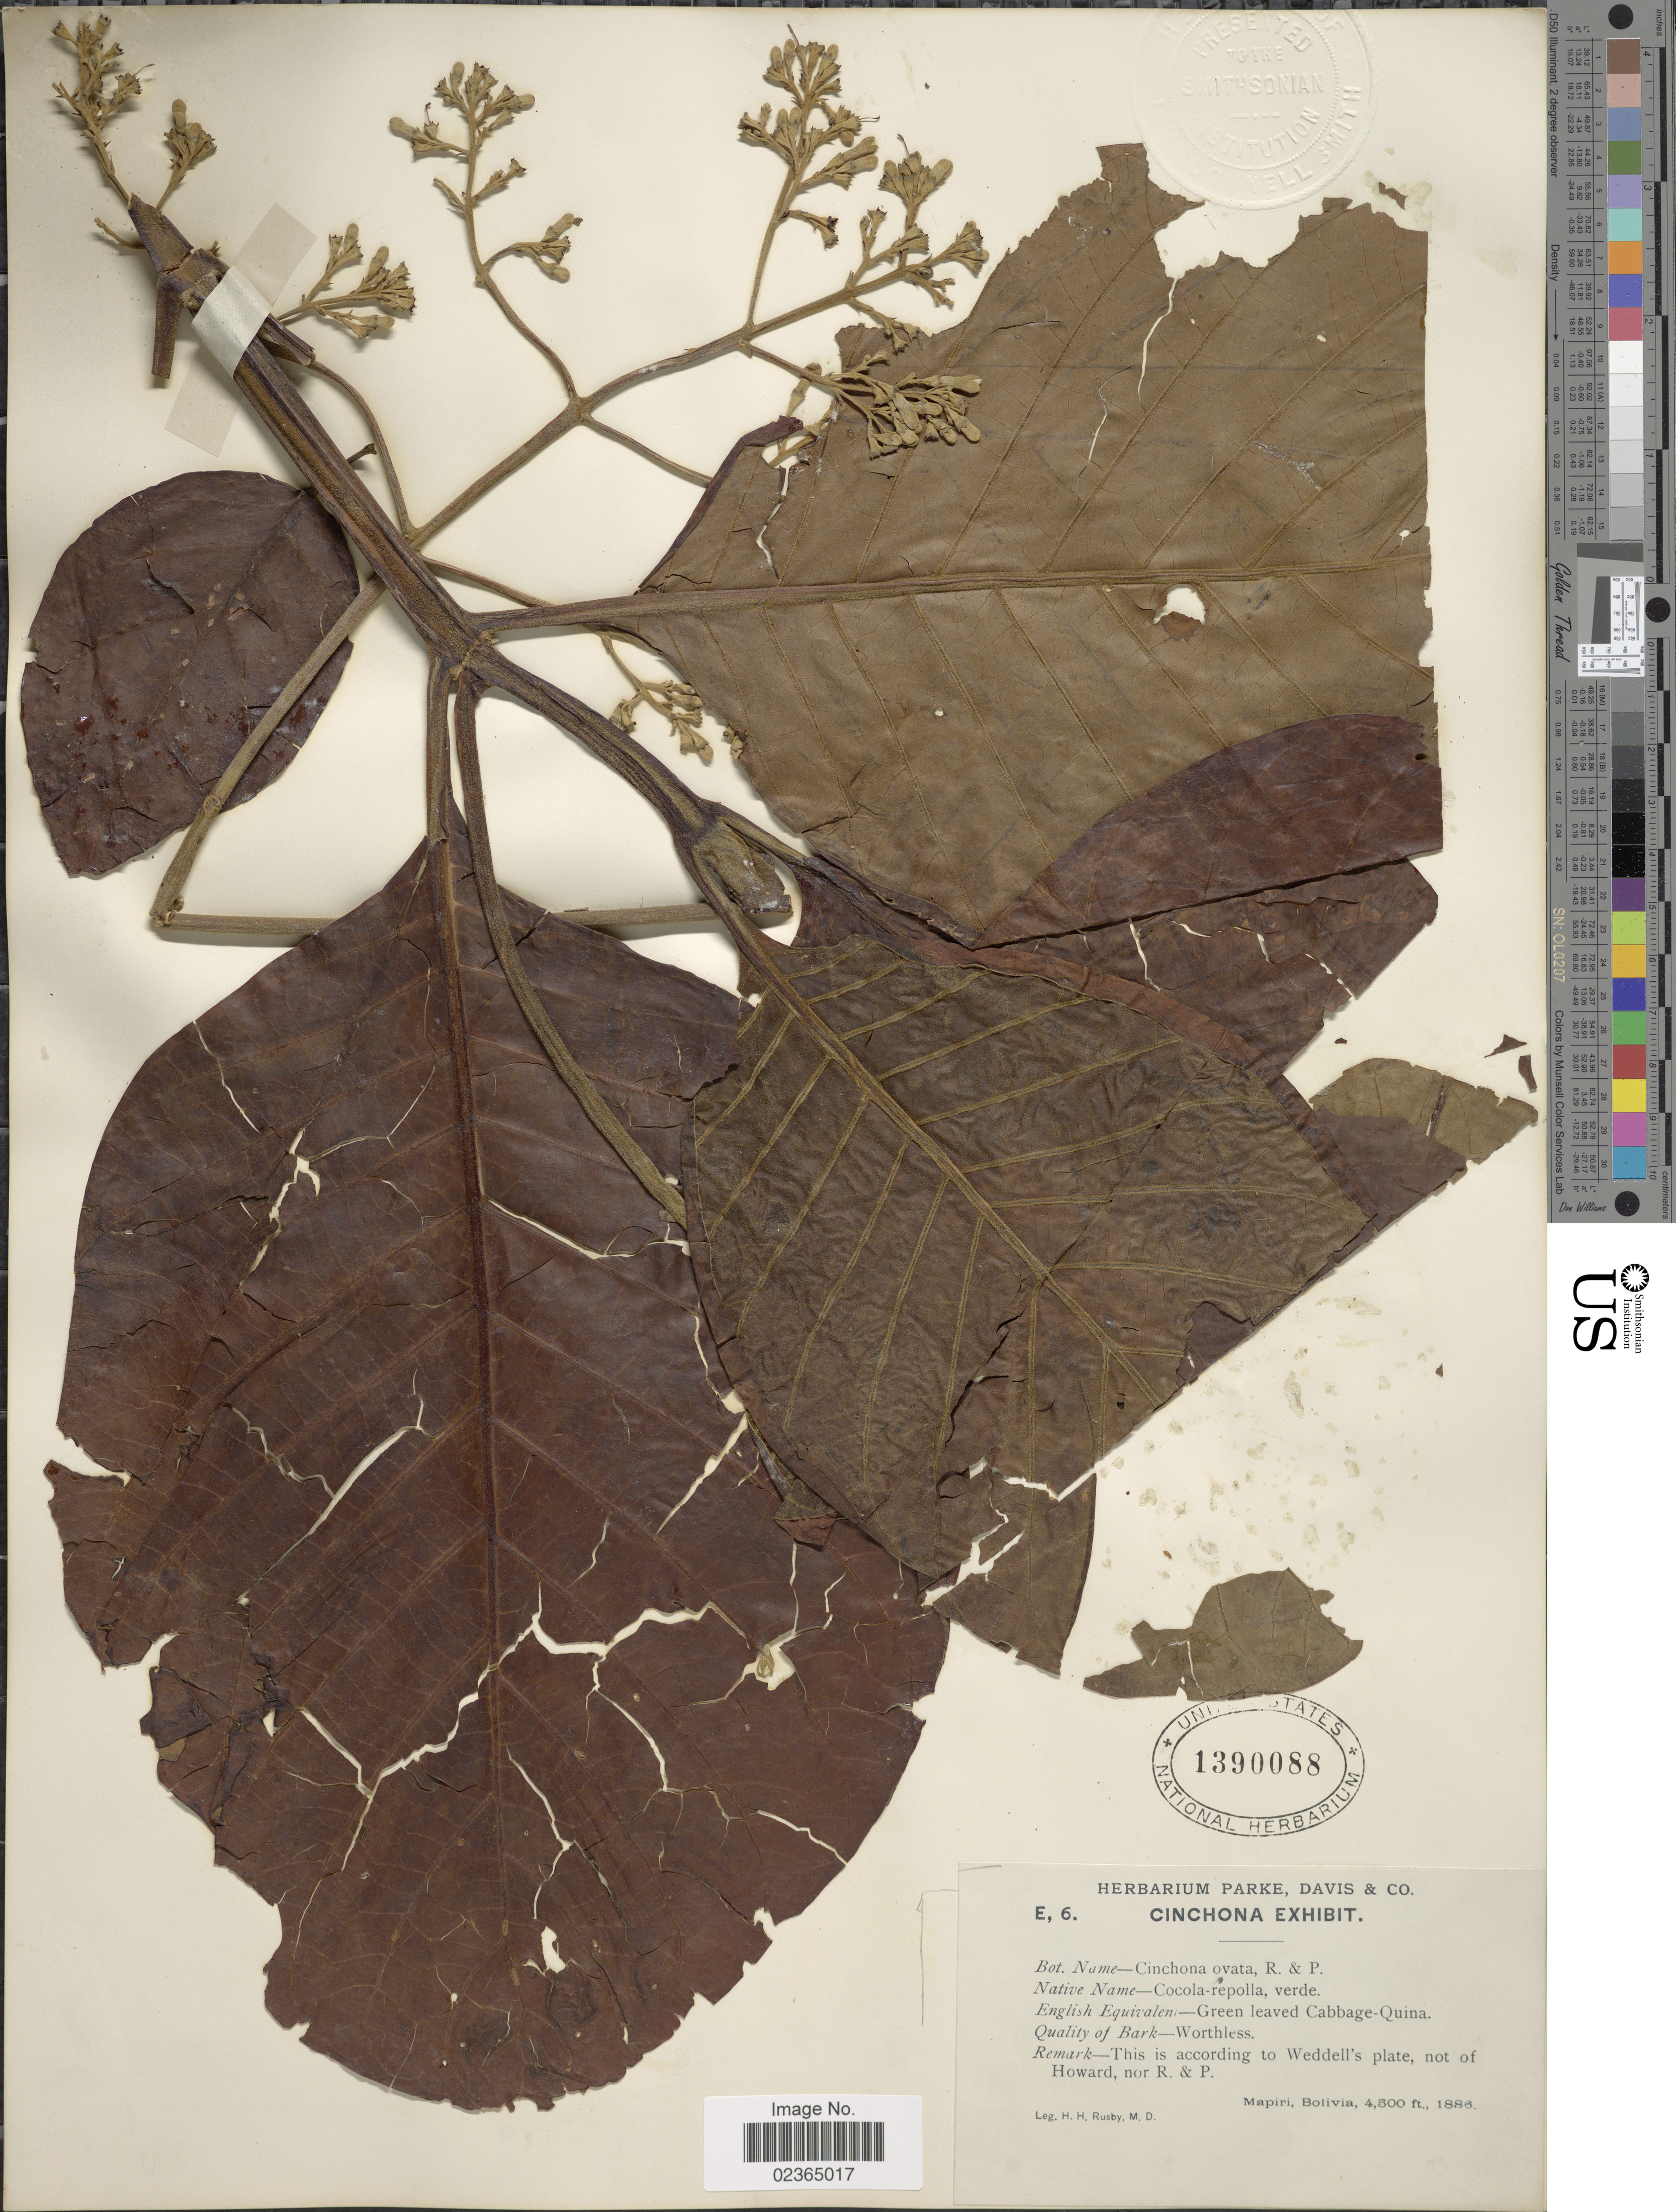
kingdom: Plantae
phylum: Tracheophyta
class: Magnoliopsida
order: Gentianales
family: Rubiaceae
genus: Cinchona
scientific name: Cinchona pubescens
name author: Vahl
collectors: H. H. Rusby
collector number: E, 6.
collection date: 1886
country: Bolivia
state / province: La Páz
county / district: Larecaja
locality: Mapiri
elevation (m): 1372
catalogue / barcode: US 1390088